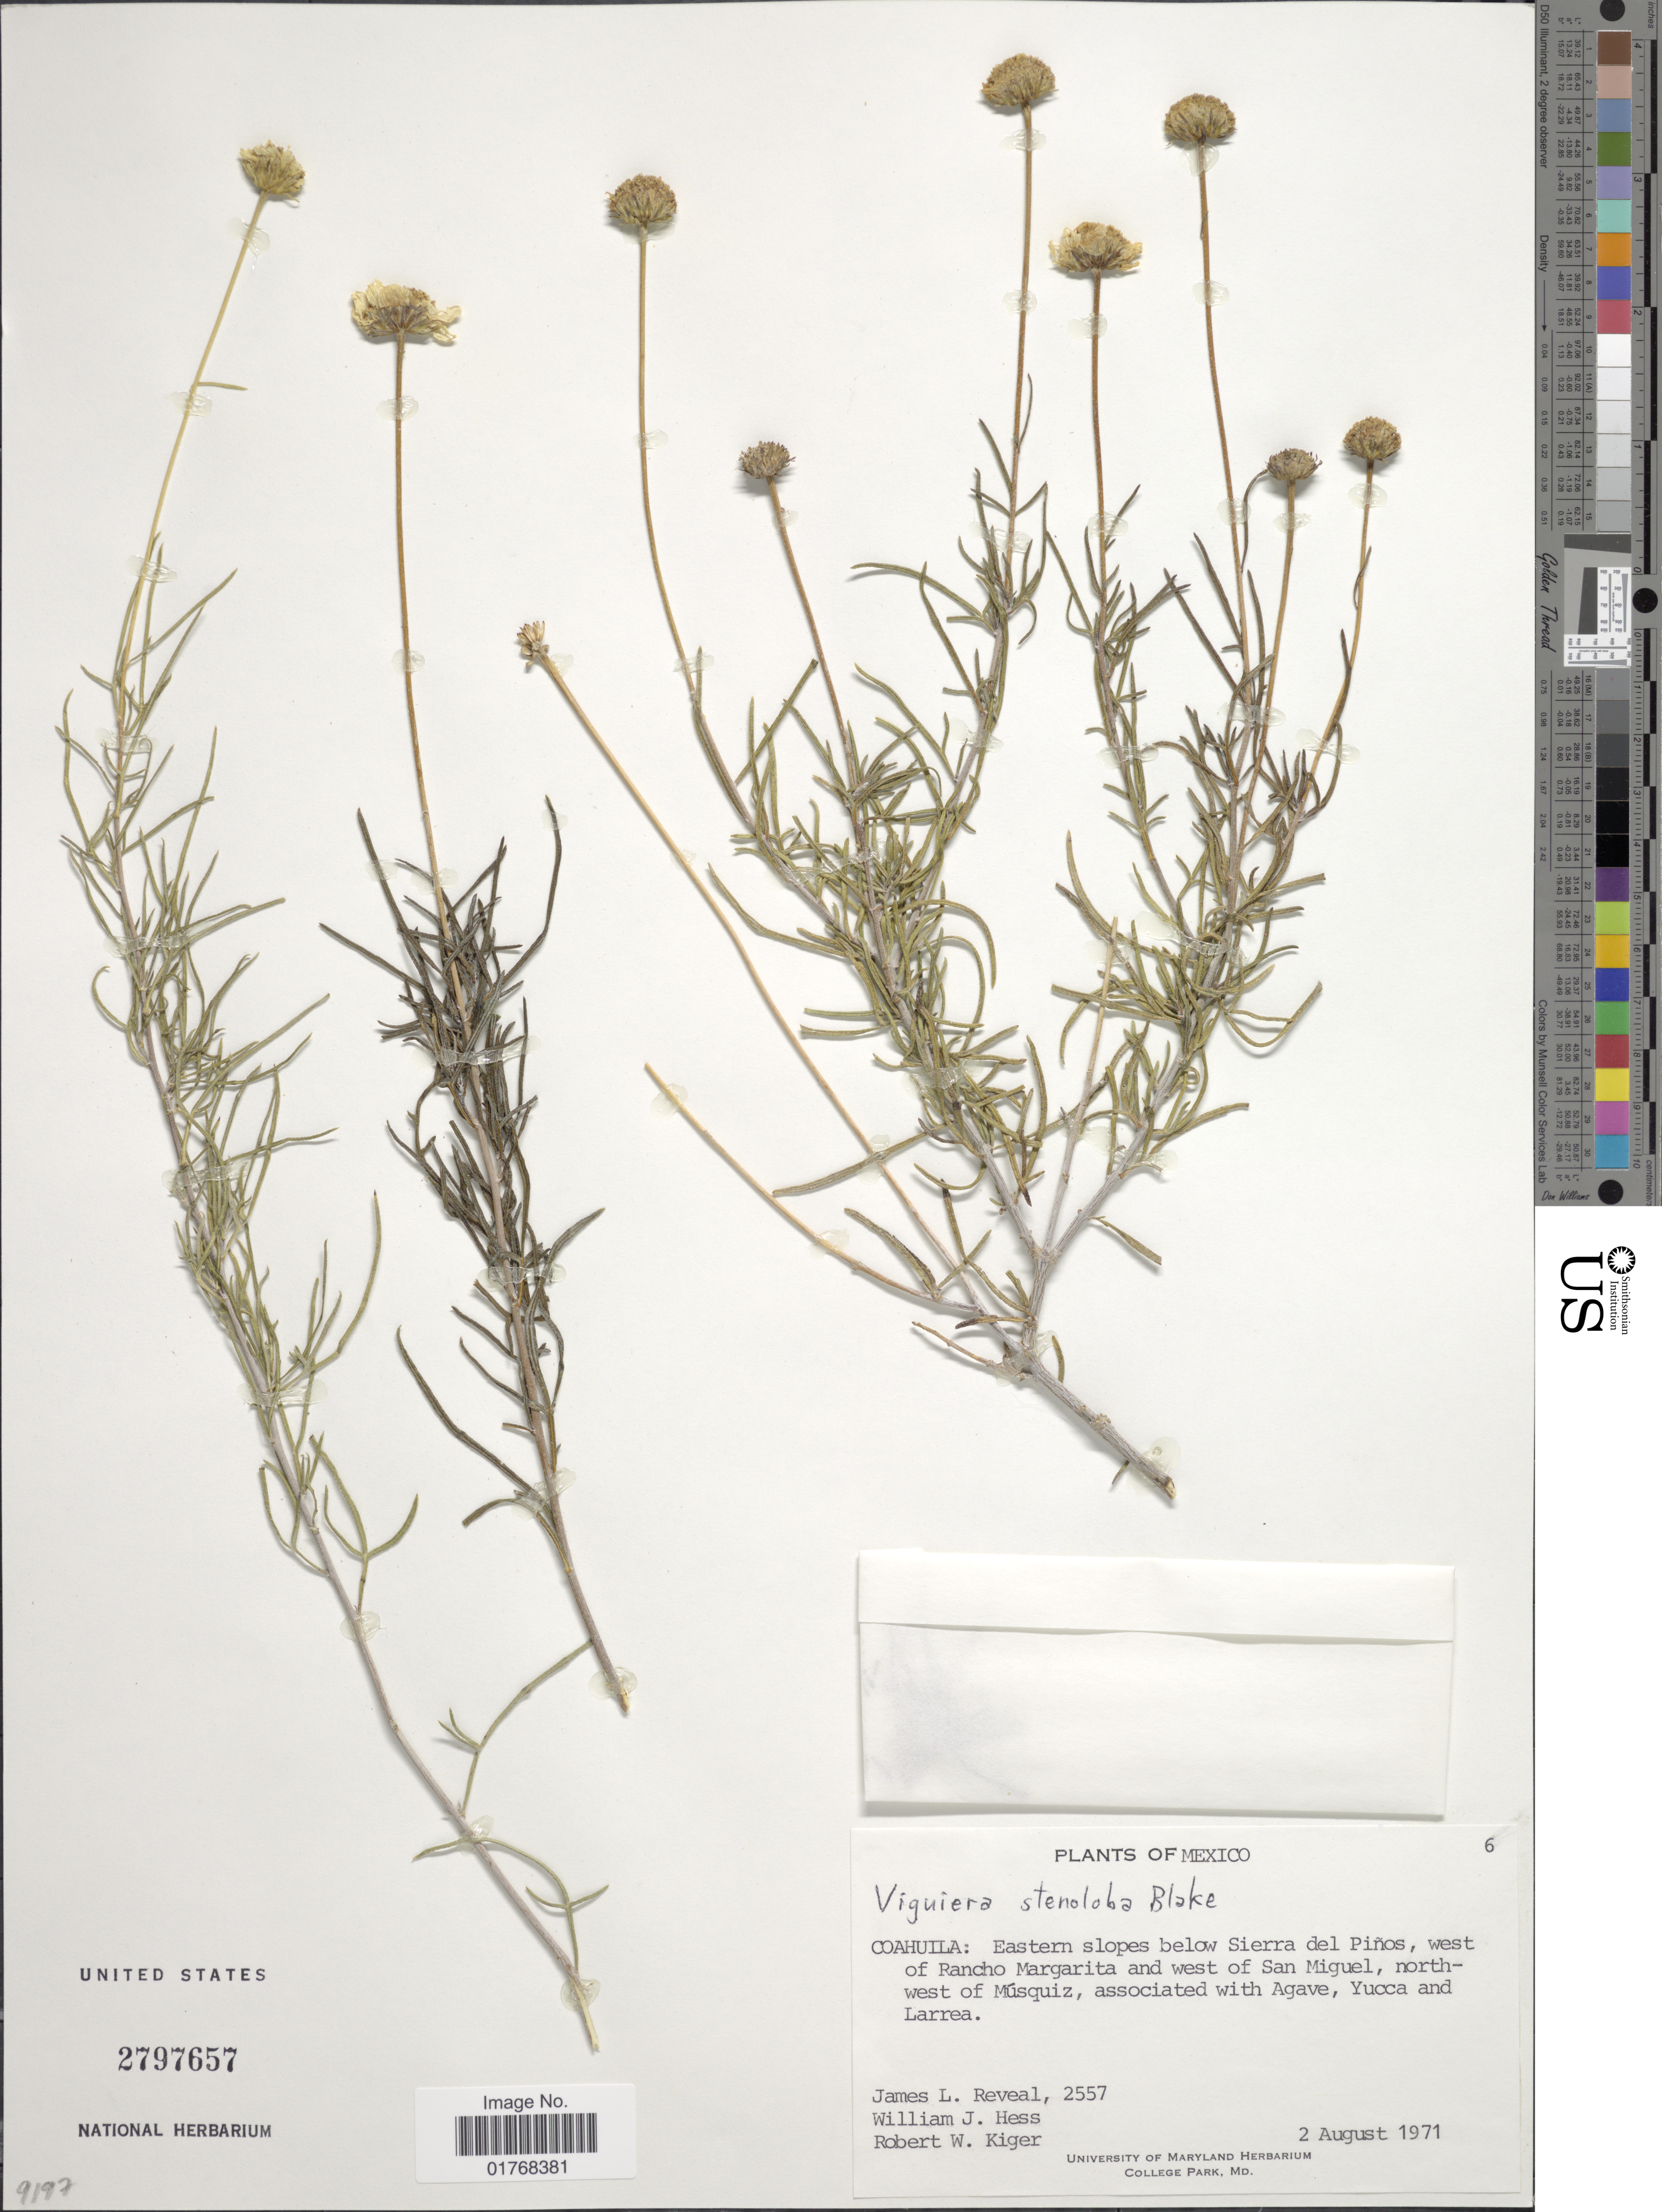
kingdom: Plantae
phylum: Tracheophyta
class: Magnoliopsida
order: Asterales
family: Asteraceae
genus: Viguiera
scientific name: Viguiera stenoloba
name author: S.F. Blake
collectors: J. L. Reveal, W. Hess & R. Kiger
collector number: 2557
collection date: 1971-08-02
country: Mexico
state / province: Coahuila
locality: Eastern slopes below Sierra del Piños, west of Rancho Margarita and west of San Miguel, northwest of Músquiz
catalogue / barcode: US 2797657